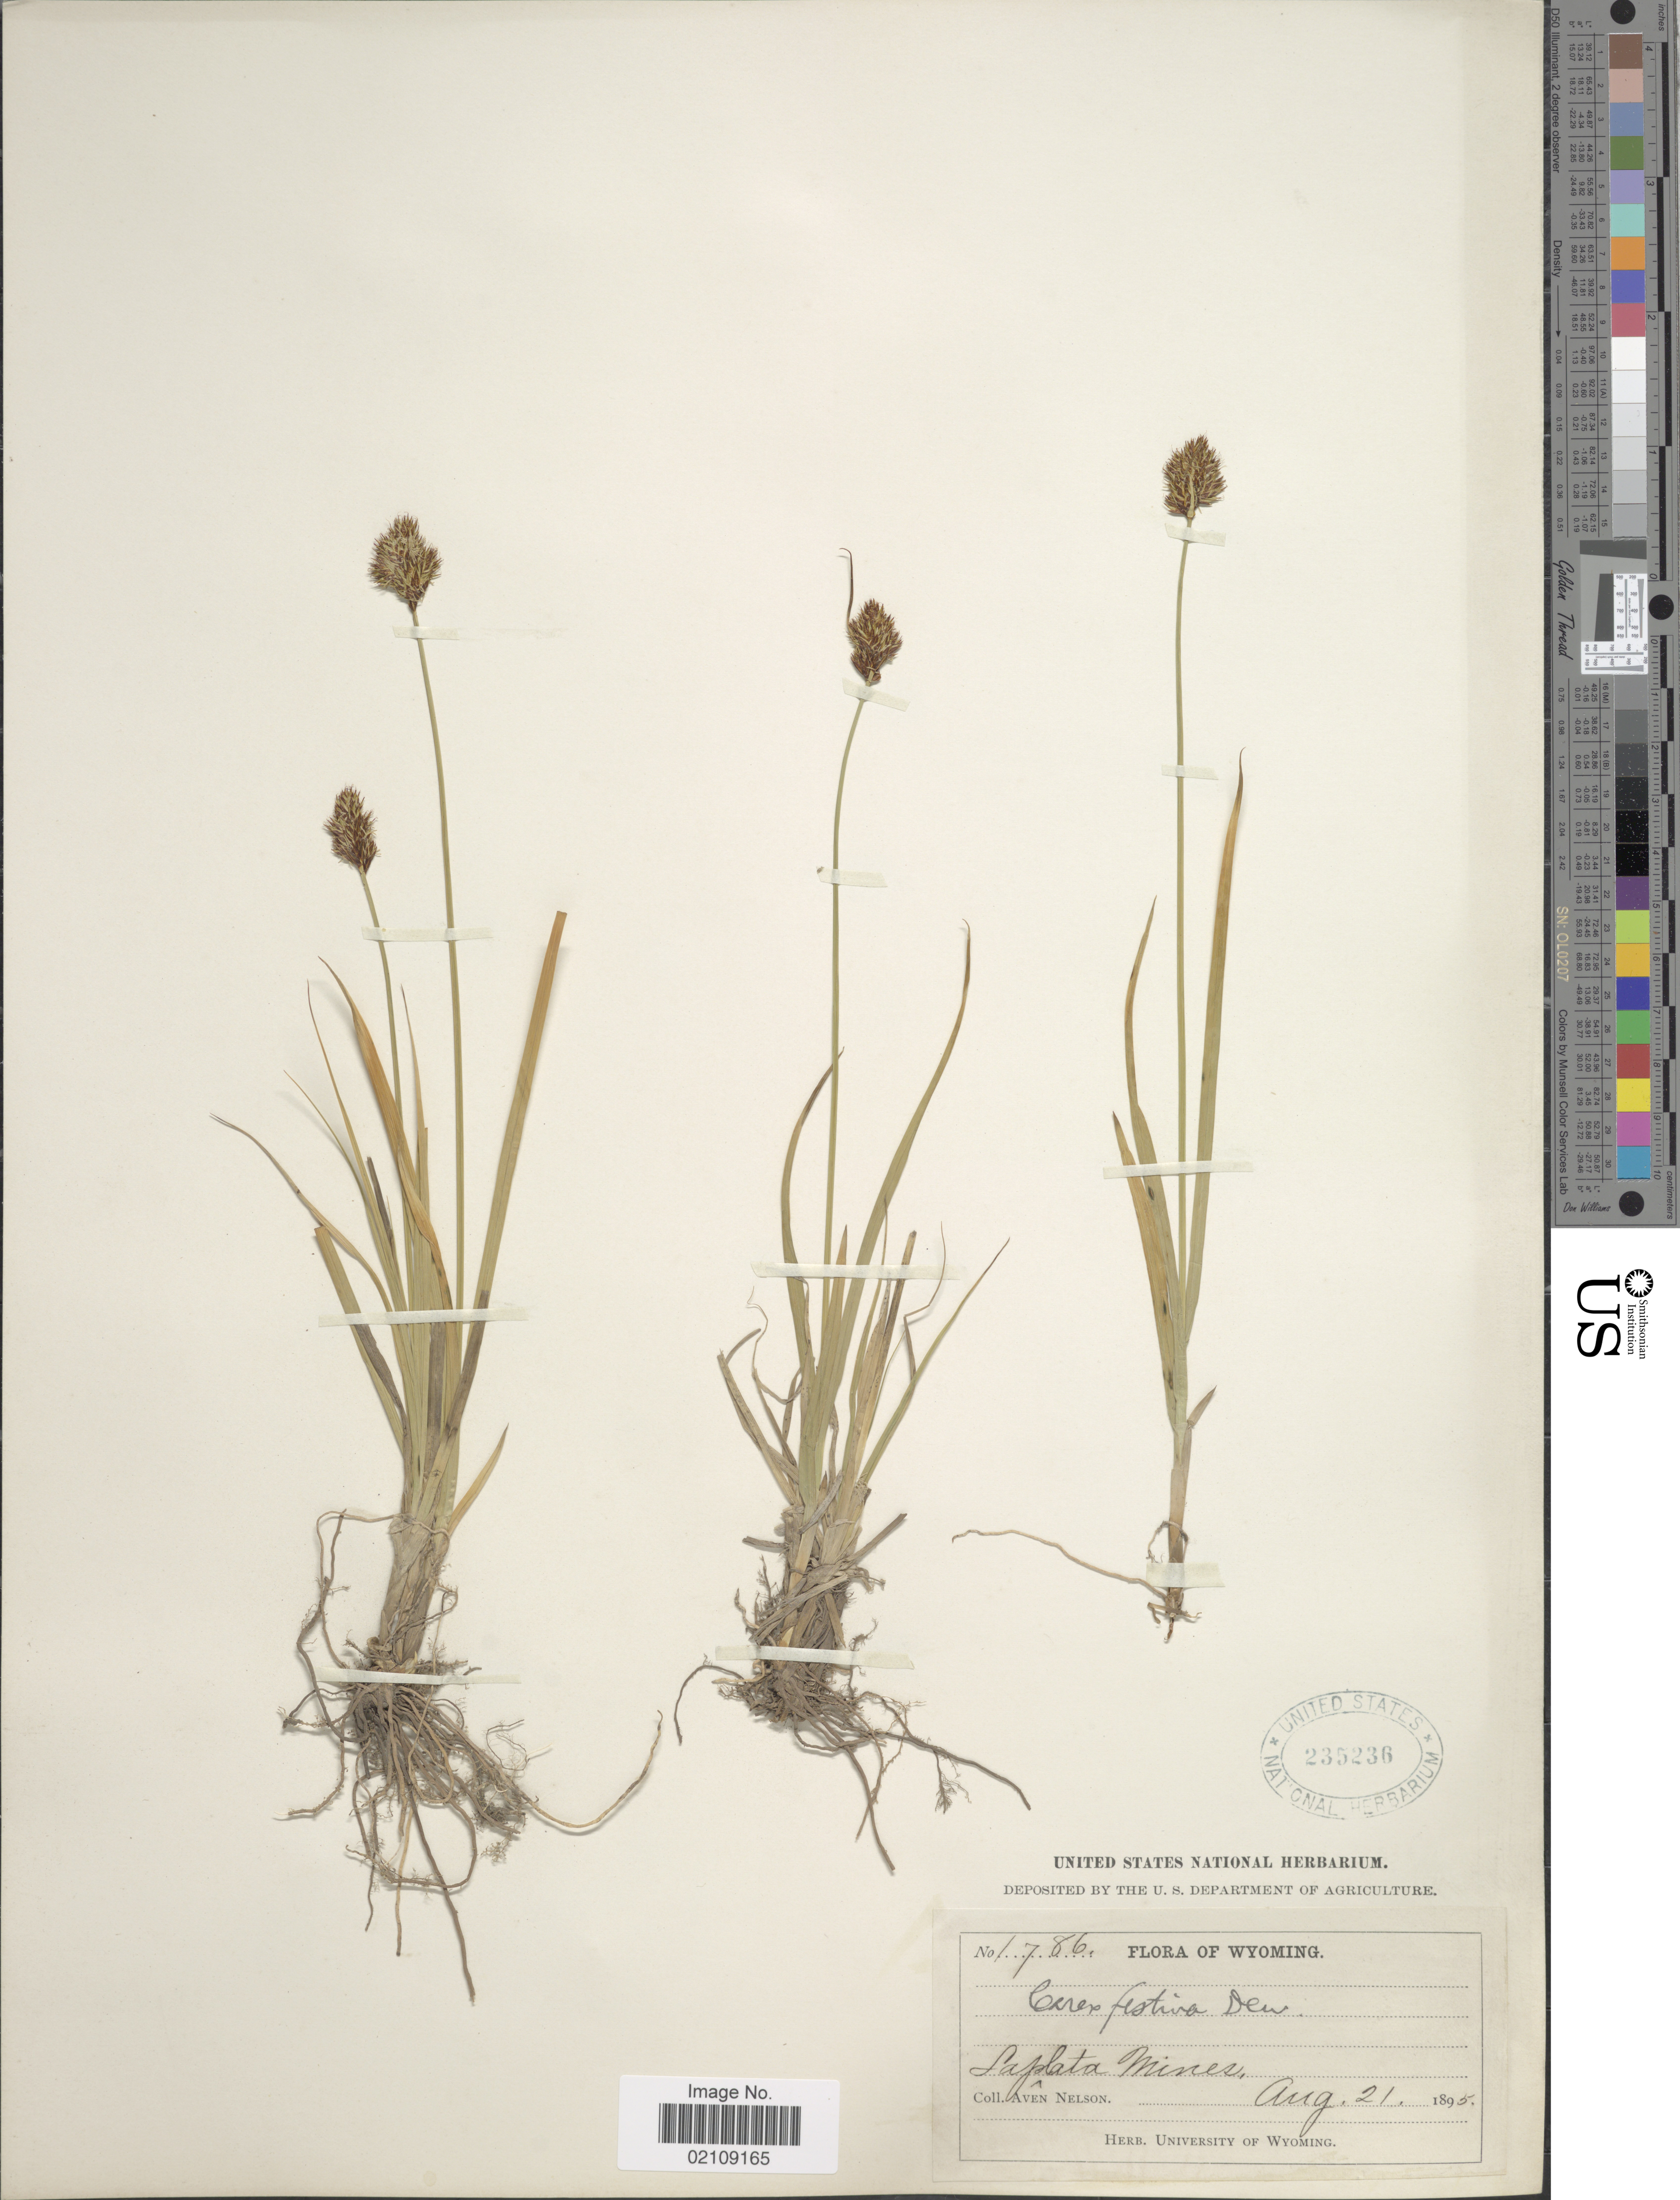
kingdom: Plantae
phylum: Tracheophyta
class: Liliopsida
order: Poales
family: Cyperaceae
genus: Carex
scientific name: Carex microptera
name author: Mack.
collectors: A. Nelson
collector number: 1786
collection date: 1895-08-21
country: United States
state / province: Wyoming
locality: La Plata Mines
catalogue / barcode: US 235236